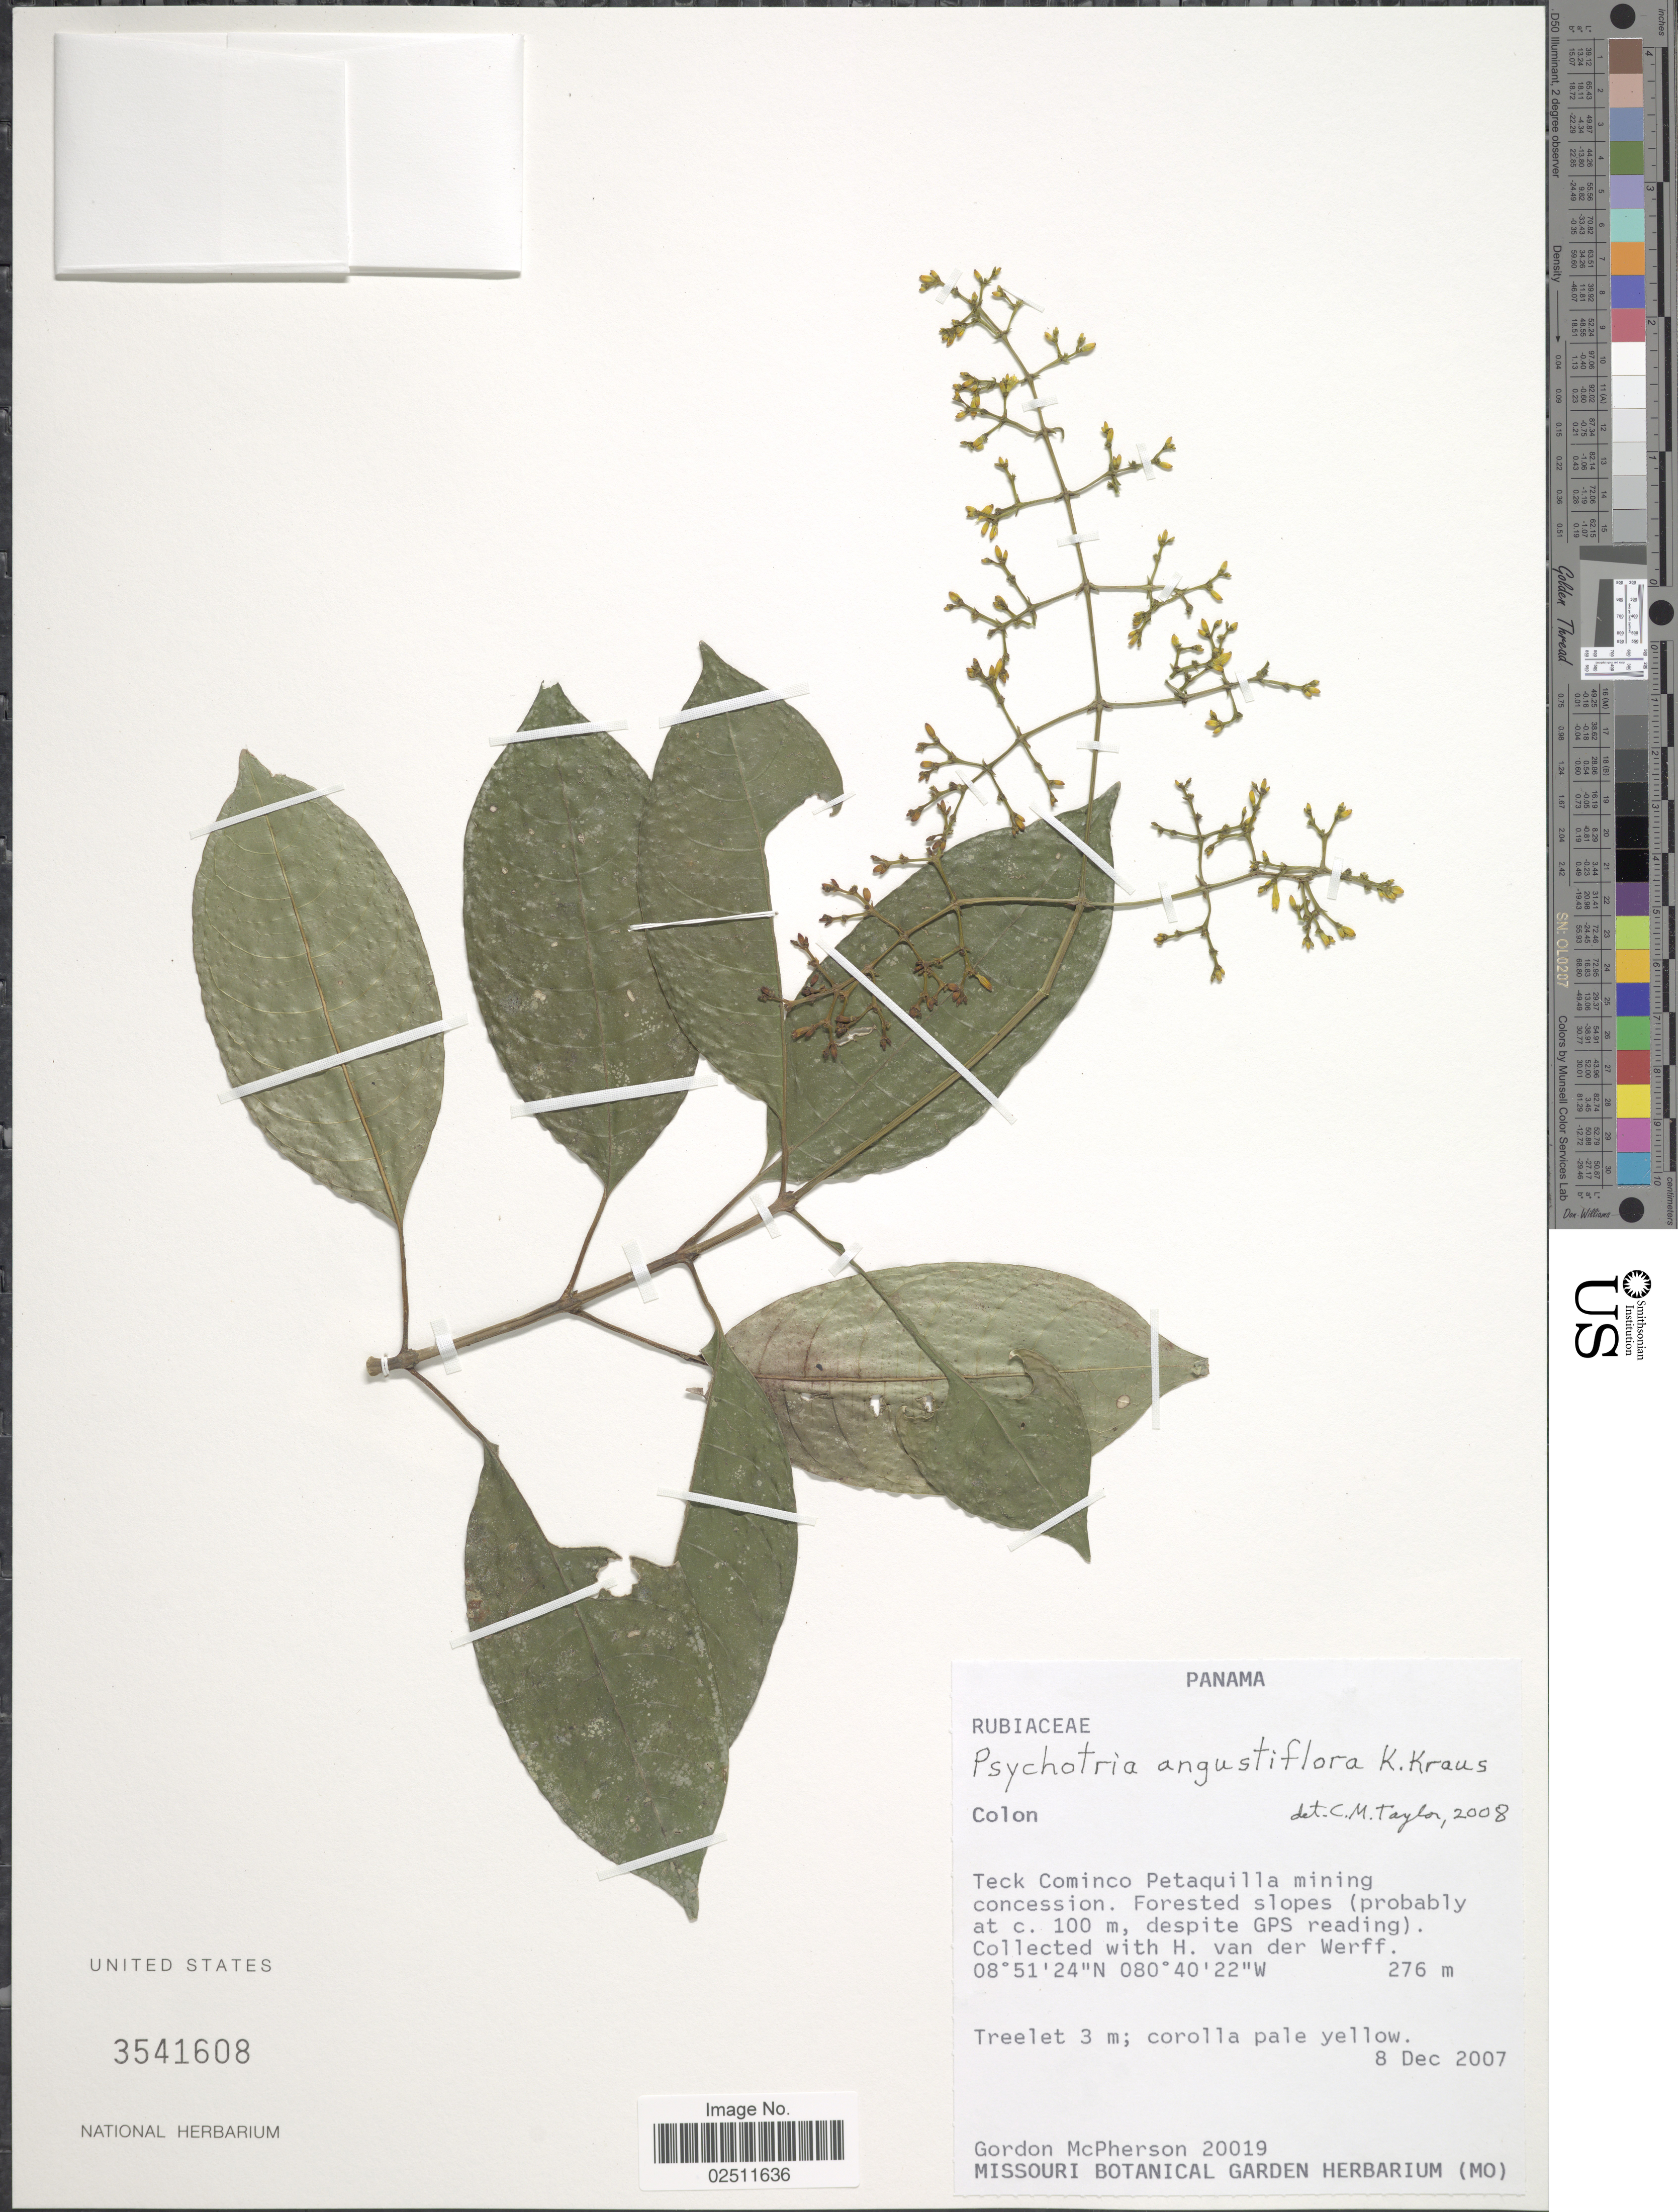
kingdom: Plantae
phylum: Tracheophyta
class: Magnoliopsida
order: Gentianales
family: Rubiaceae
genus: Psychotria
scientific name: Psychotria angustiflora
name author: K. Krause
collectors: G. McPherson & H. van der Werff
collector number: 20019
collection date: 2007-12-08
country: Panama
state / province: Colón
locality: Teck Cominco Petaquilla mining concession. Forested slopes (probably at c. 100 m, despite GPS reading).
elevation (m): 276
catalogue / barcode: US 3541608